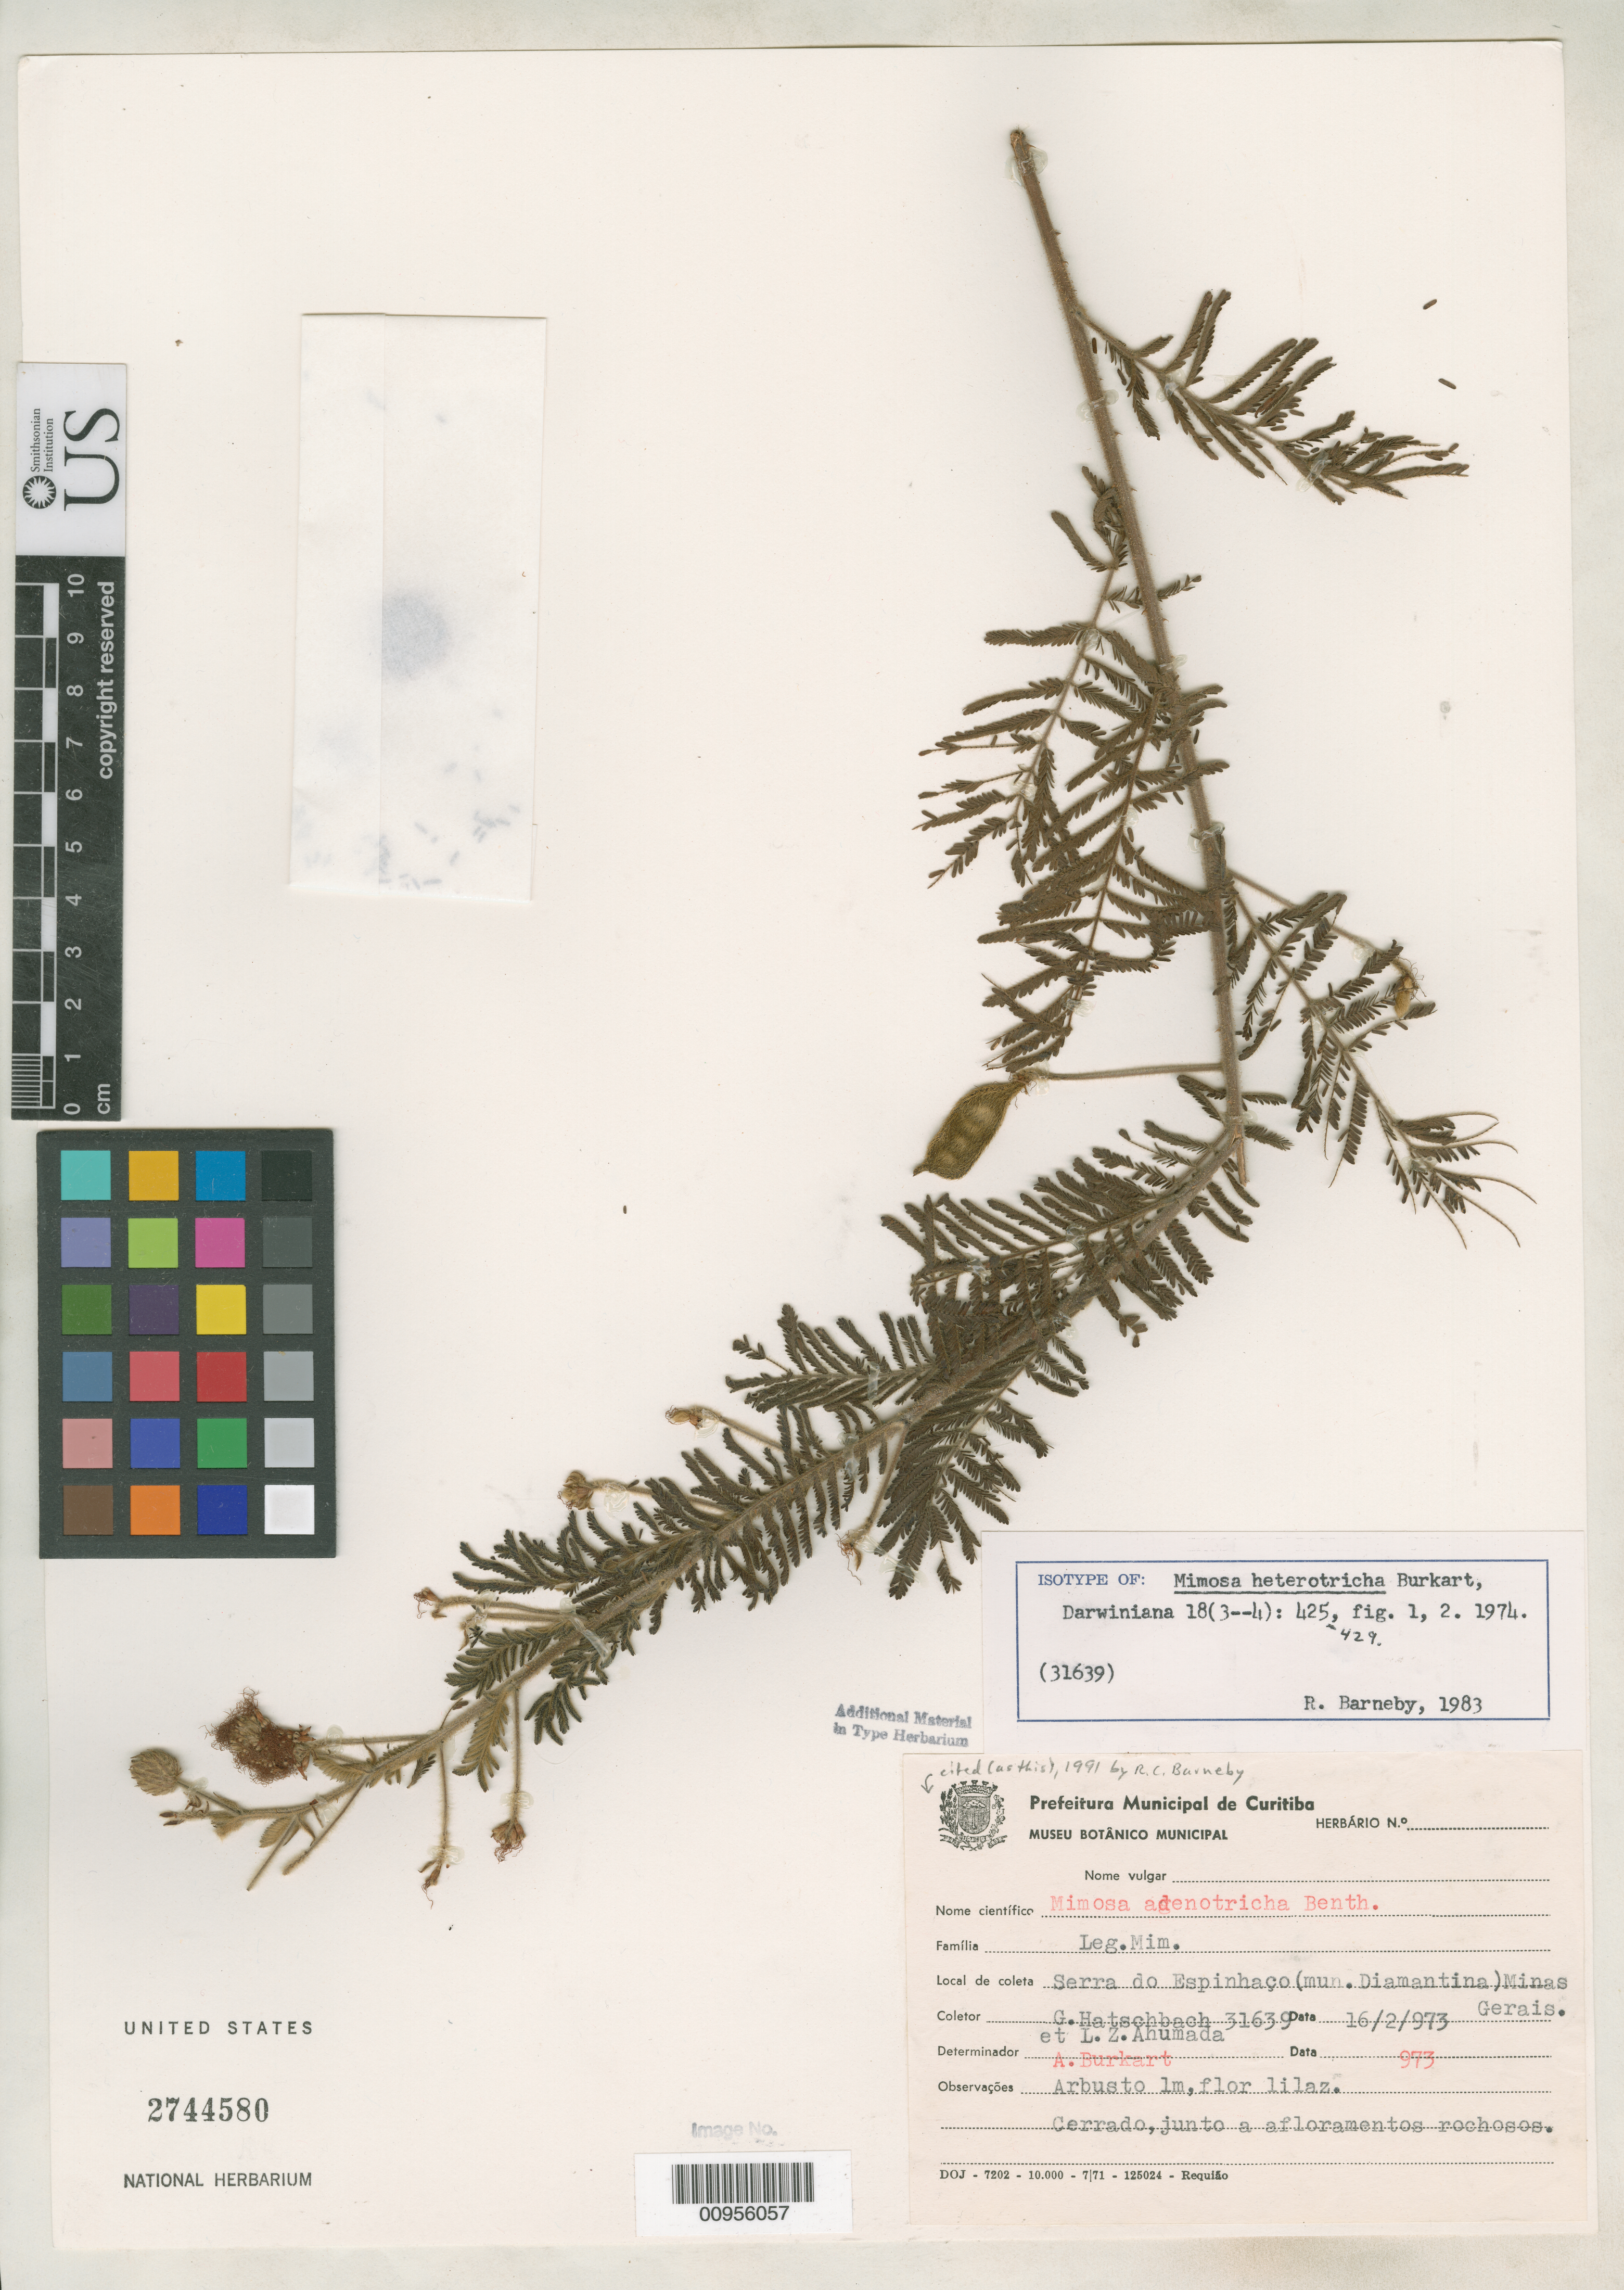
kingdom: Plantae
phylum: Tracheophyta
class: Magnoliopsida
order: Fabales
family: Fabaceae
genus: Mimosa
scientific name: Mimosa heterotricha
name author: Burkart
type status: Isotype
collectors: G. Hatschbach & L. Z. Ahumada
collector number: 31639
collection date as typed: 16 Feb 1973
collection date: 1973-02-16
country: Brazil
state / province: Minas Gerais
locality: Serra do Espinhaço (mun. Diamatina), Minas Gerais.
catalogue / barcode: US 2744580